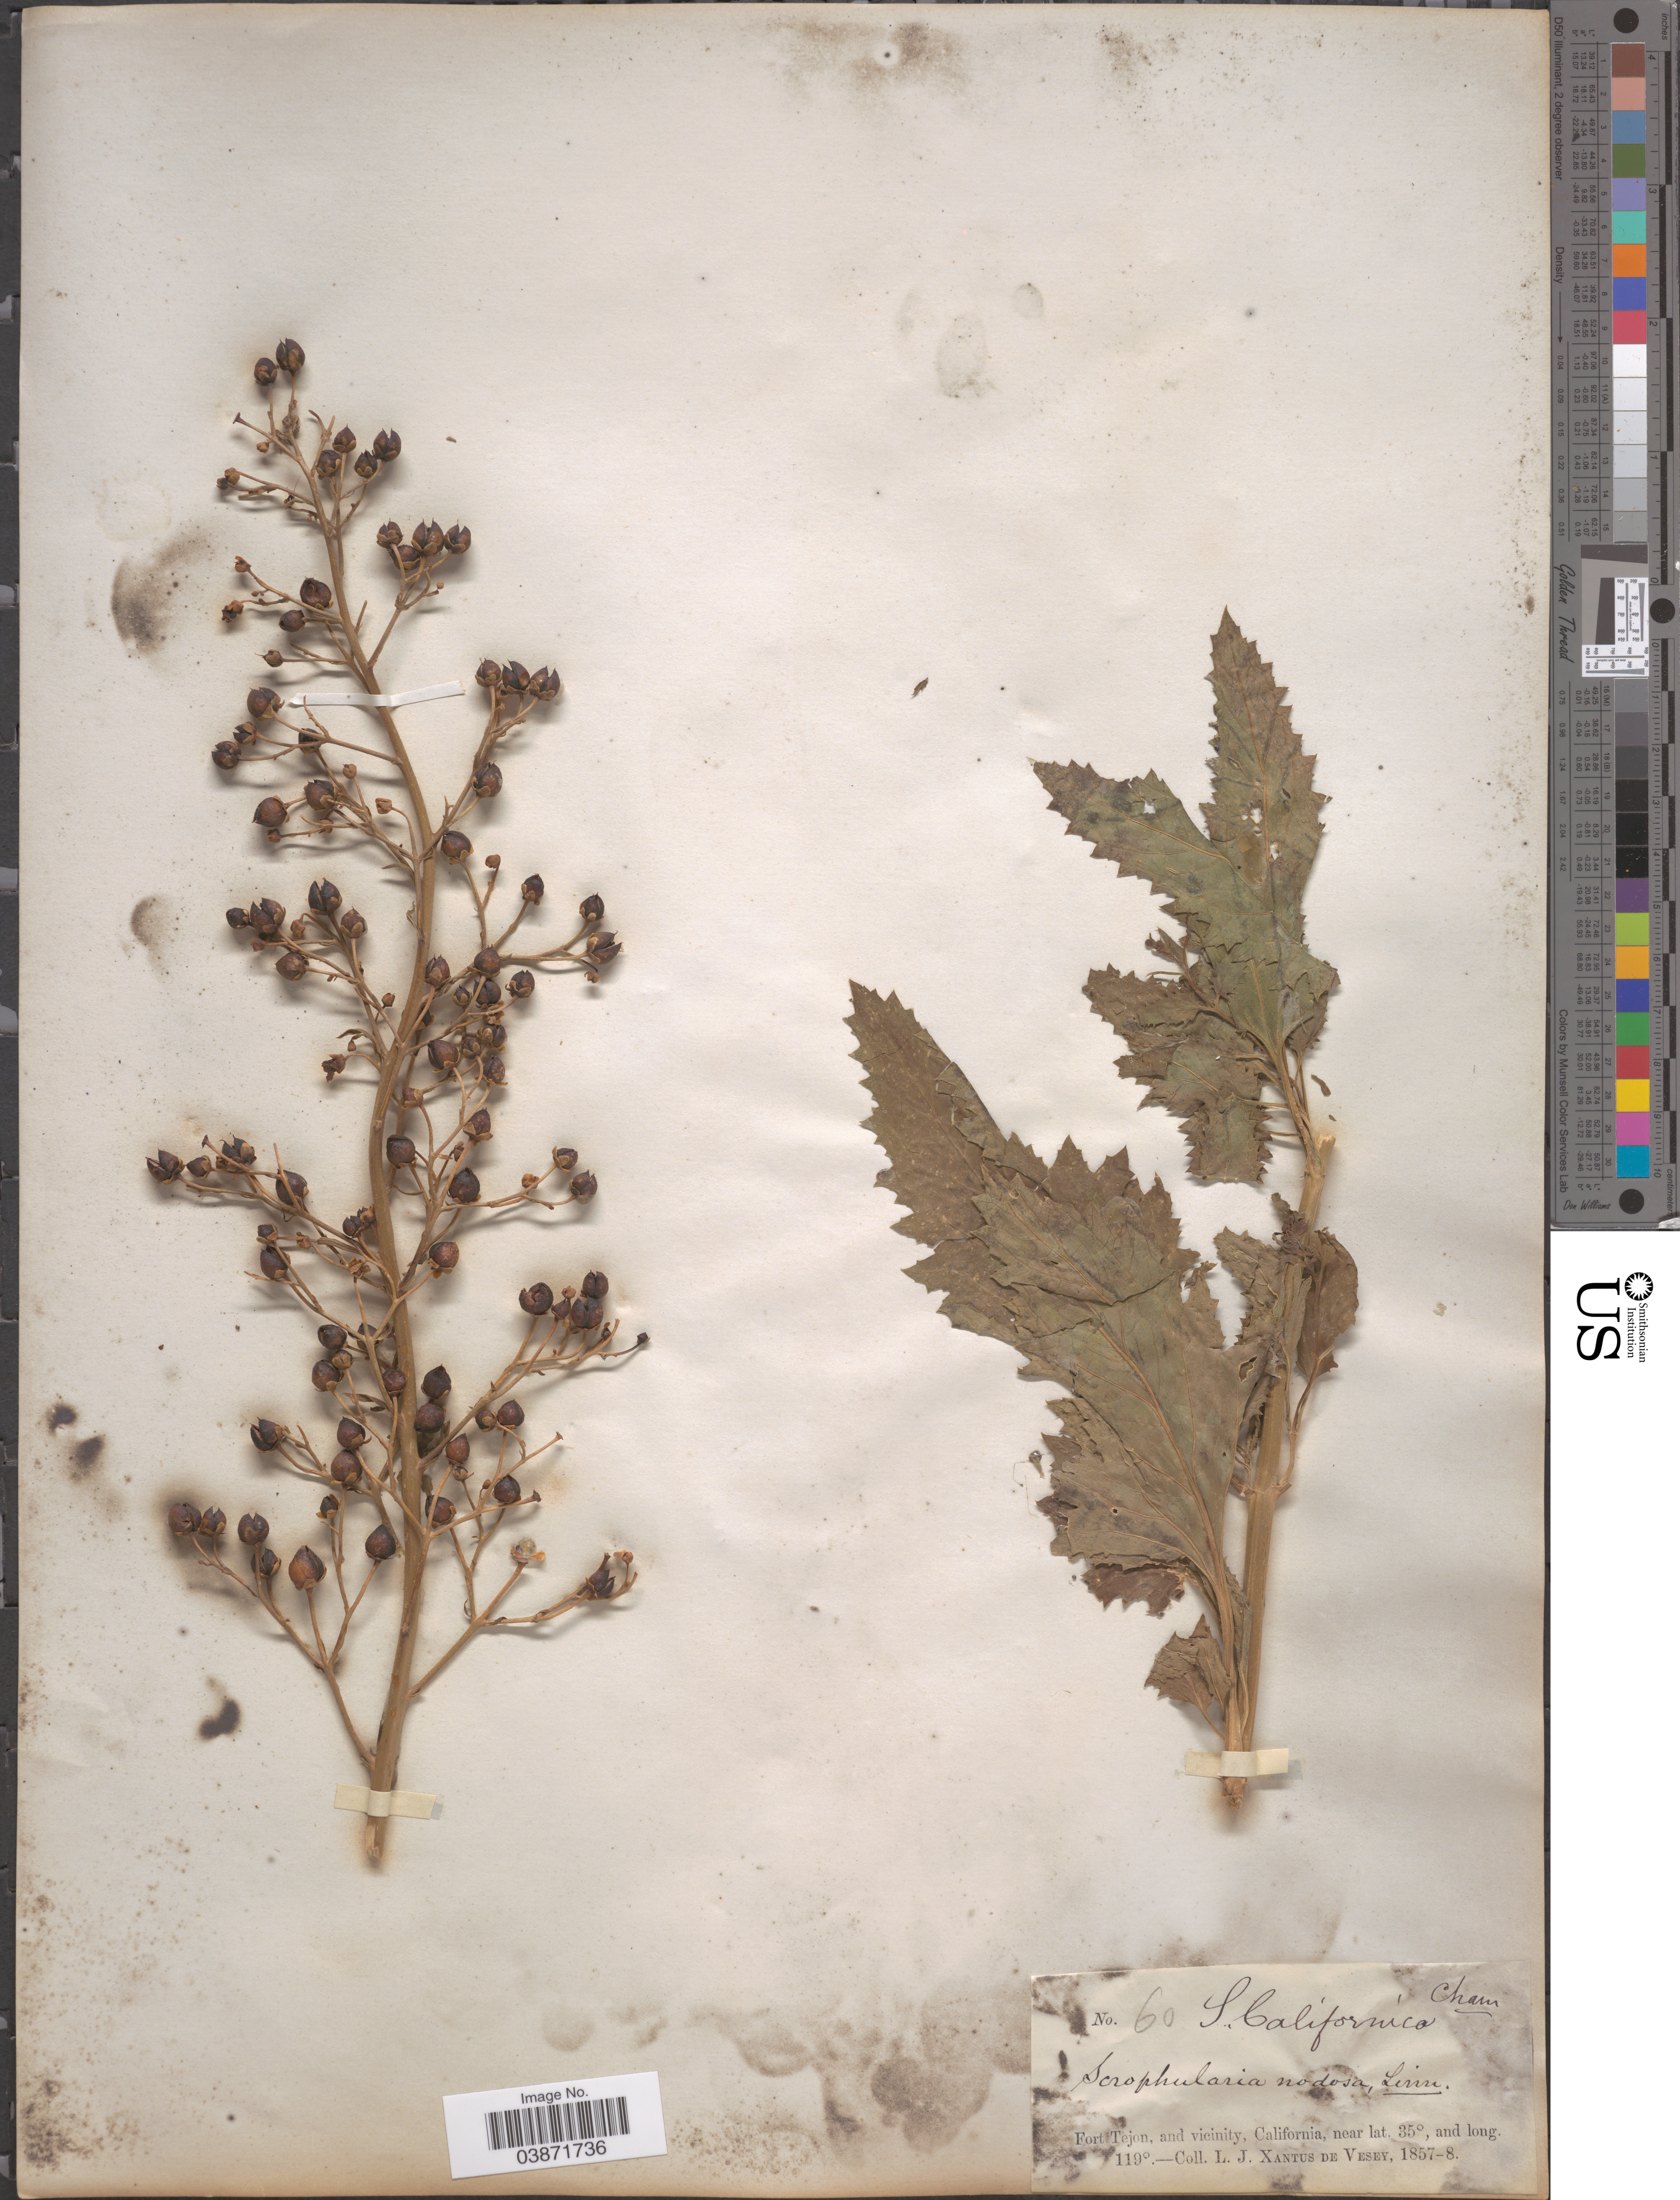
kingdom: Plantae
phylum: Tracheophyta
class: Magnoliopsida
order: Lamiales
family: Scrophulariaceae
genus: Scrophularia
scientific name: Scrophularia californica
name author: Cham. & Schltdl.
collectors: L. Xantus de Vesey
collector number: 60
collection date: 1857/1858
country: United States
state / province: California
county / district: Kern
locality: Fort Tejon, and vicinity.